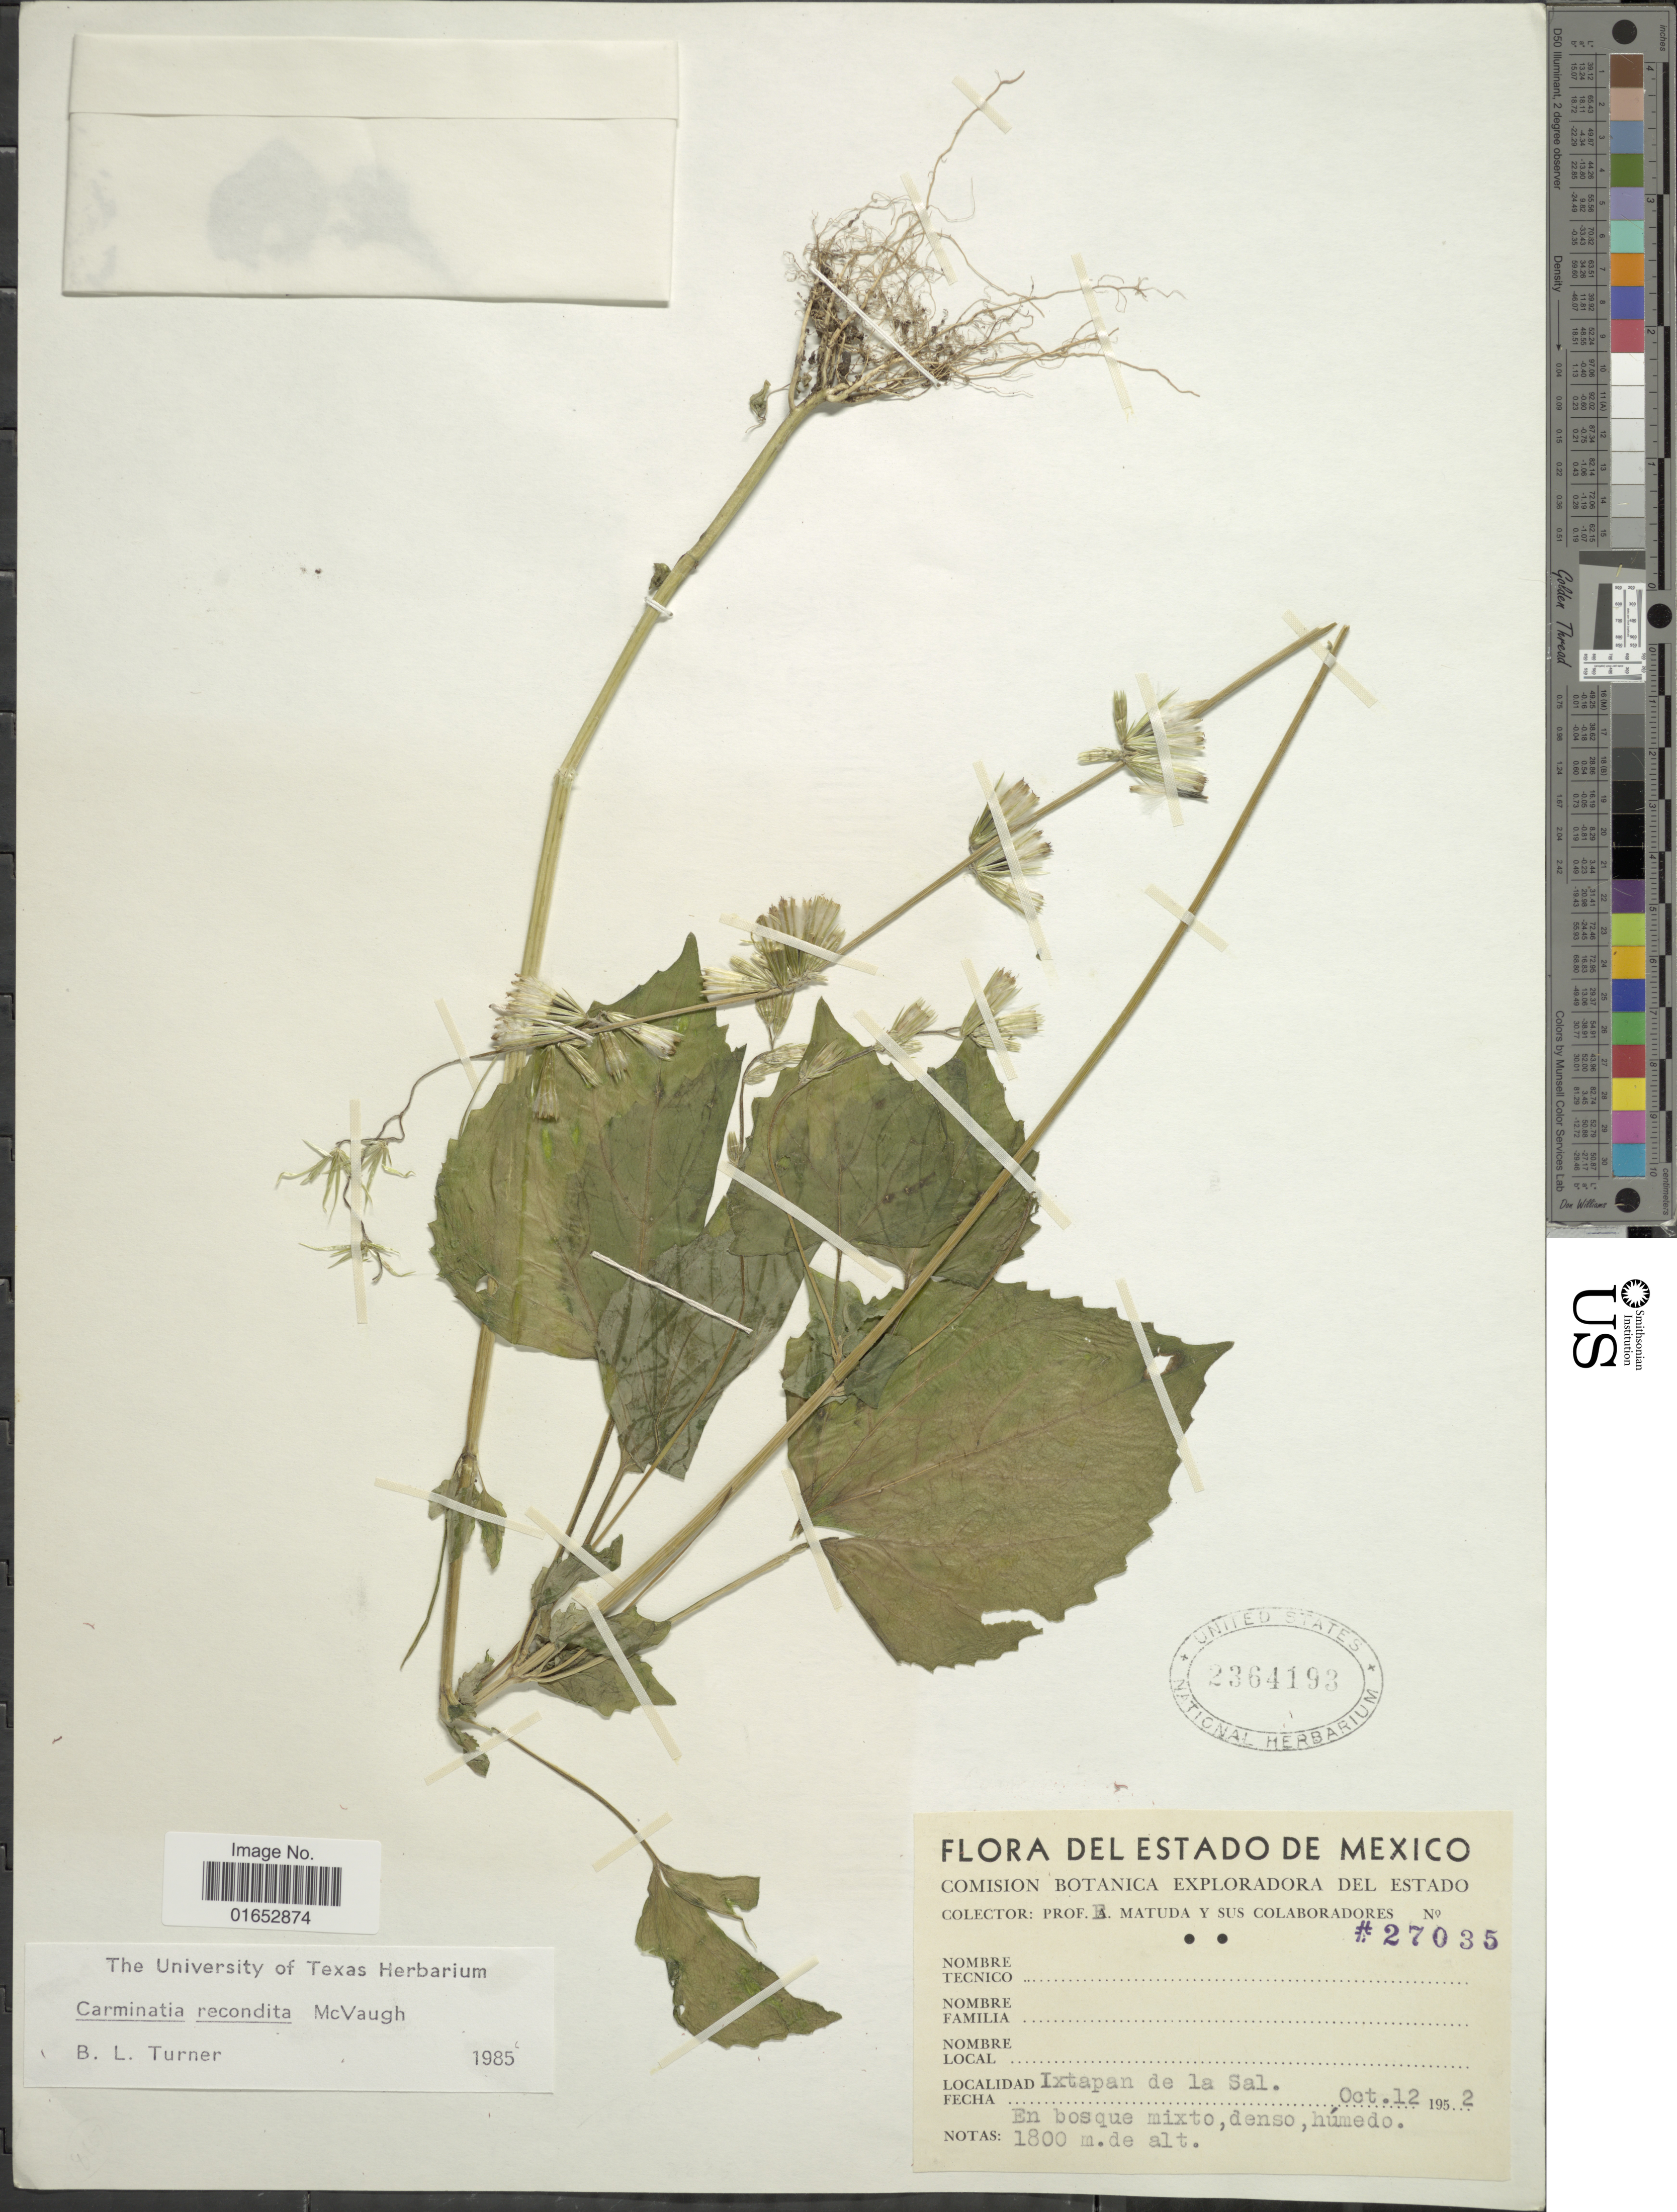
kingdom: Plantae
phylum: Tracheophyta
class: Magnoliopsida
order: Asterales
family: Asteraceae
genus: Carminatia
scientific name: Carminatia recondita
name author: McVaugh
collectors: E. Matuda & et al.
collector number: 27035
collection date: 1952-10-12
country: Mexico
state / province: México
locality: Ixtapan de la Sal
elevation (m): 1800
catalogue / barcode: US 2364193